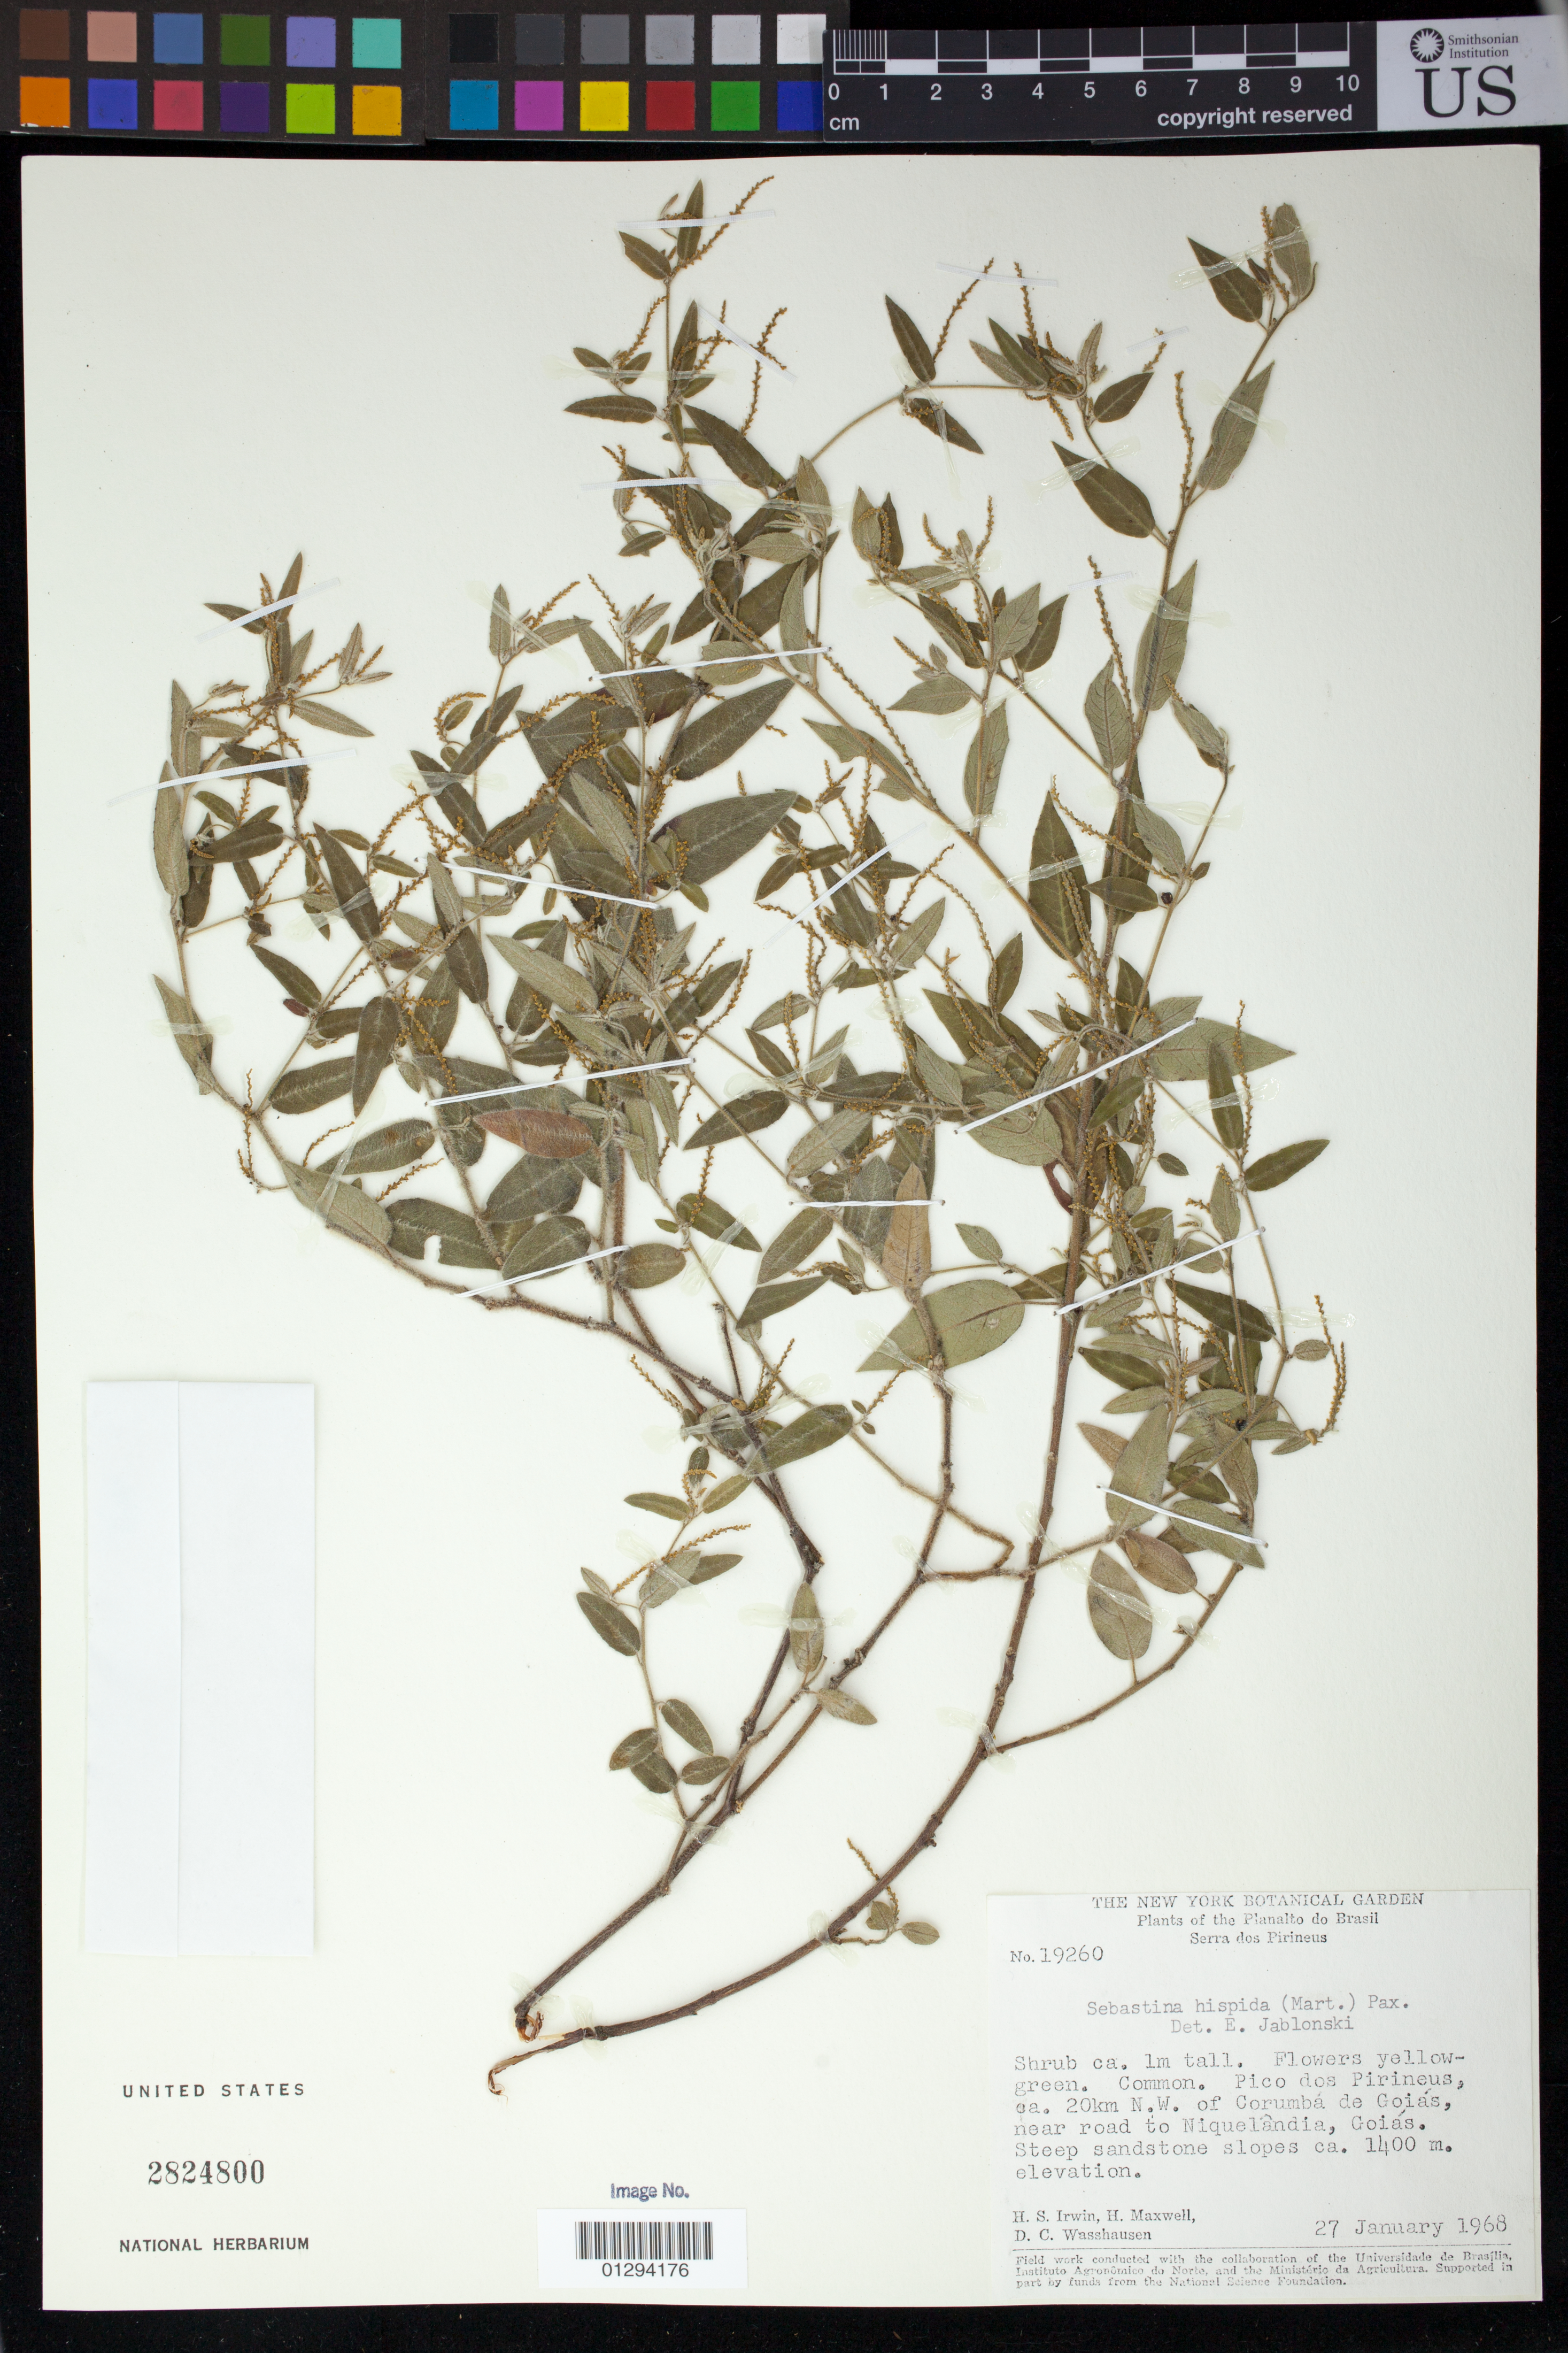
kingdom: Plantae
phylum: Tracheophyta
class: Magnoliopsida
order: Malpighiales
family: Euphorbiaceae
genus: Sebastiania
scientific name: Sebastiania hispida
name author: (Mart.) Pax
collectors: H. Irwin, H. Maxwell & D. C. Wasshausen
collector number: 19260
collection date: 1968-01-27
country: Brazil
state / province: Goias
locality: Serra dos Pirineus. Pico dos Pirineus, 20 km northwest of Corumba de Goias, near road to Niquelandia, Goias.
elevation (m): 1400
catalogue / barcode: US 2824800